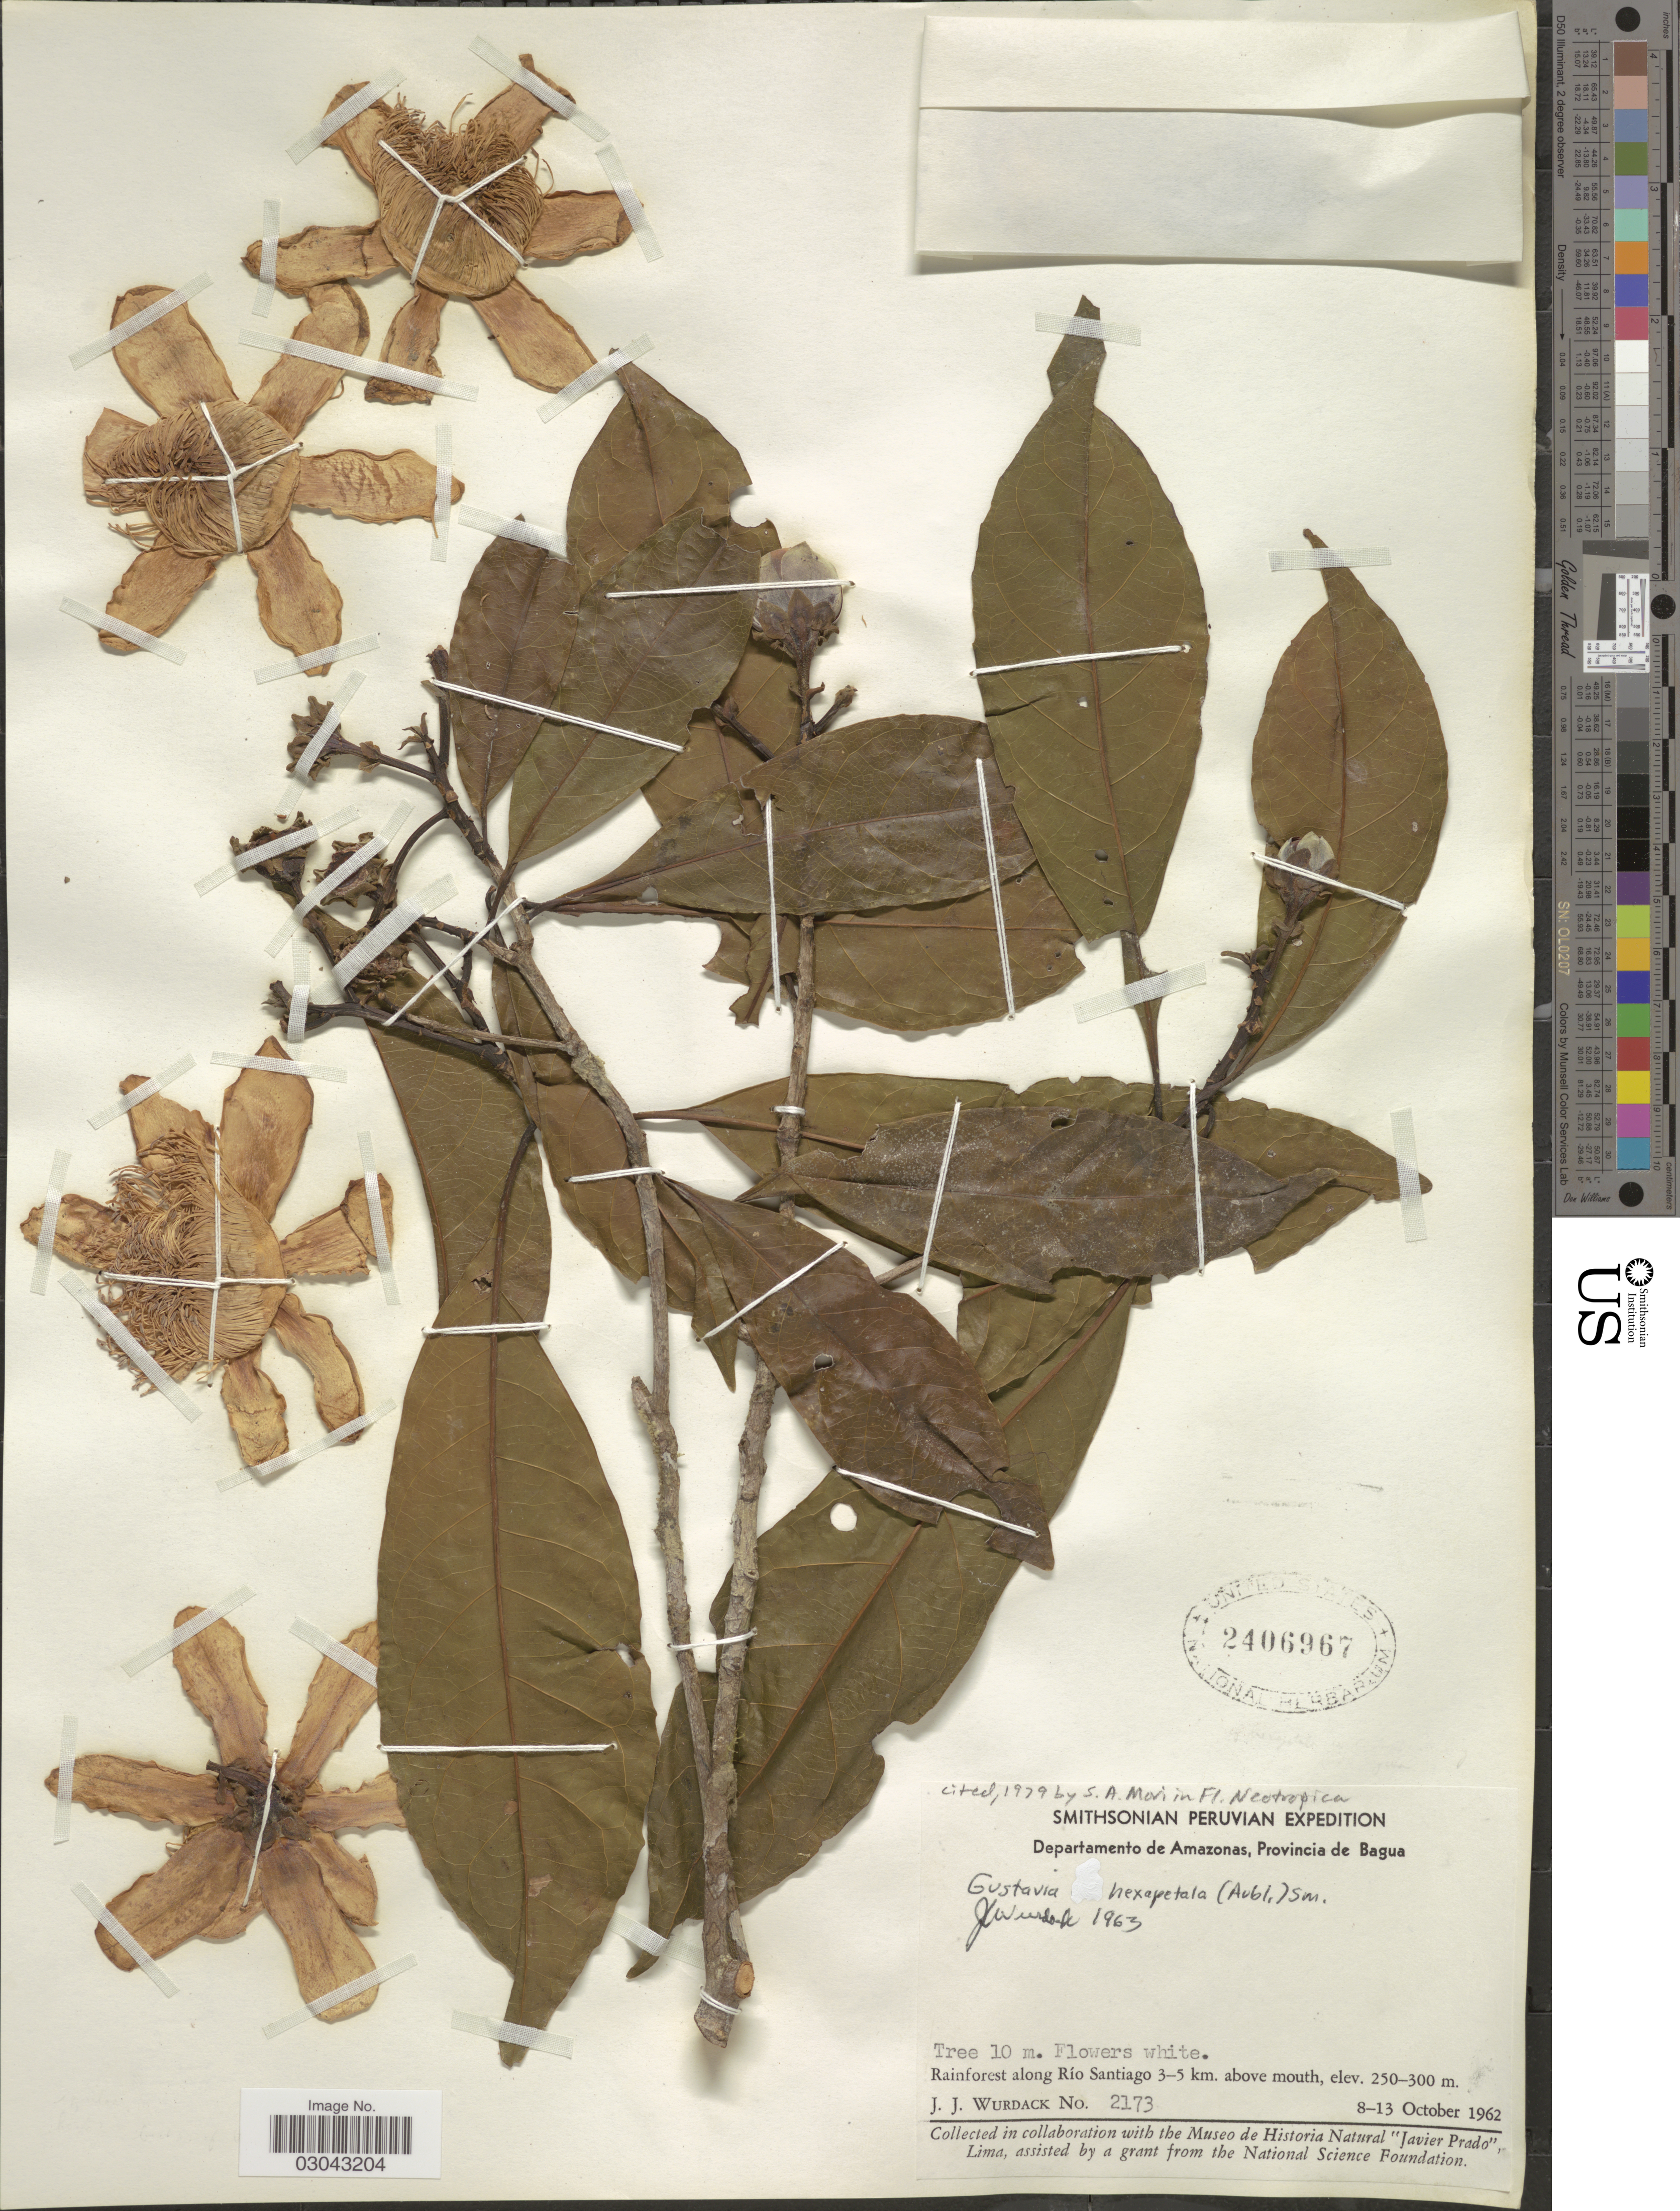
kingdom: Plantae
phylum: Tracheophyta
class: Magnoliopsida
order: Ericales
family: Lecythidaceae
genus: Gustavia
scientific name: Gustavia hexapetala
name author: (Aubl.) Sm.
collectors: J. J. Wurdack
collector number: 2173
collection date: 1962-10-08/1962-10-13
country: Peru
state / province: Amazonas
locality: Departamento de Amazonas, Provincia de Bagua. Rainforest along Río Santiago 3-5 km. above mouth.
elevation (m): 250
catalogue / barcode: US 2406967